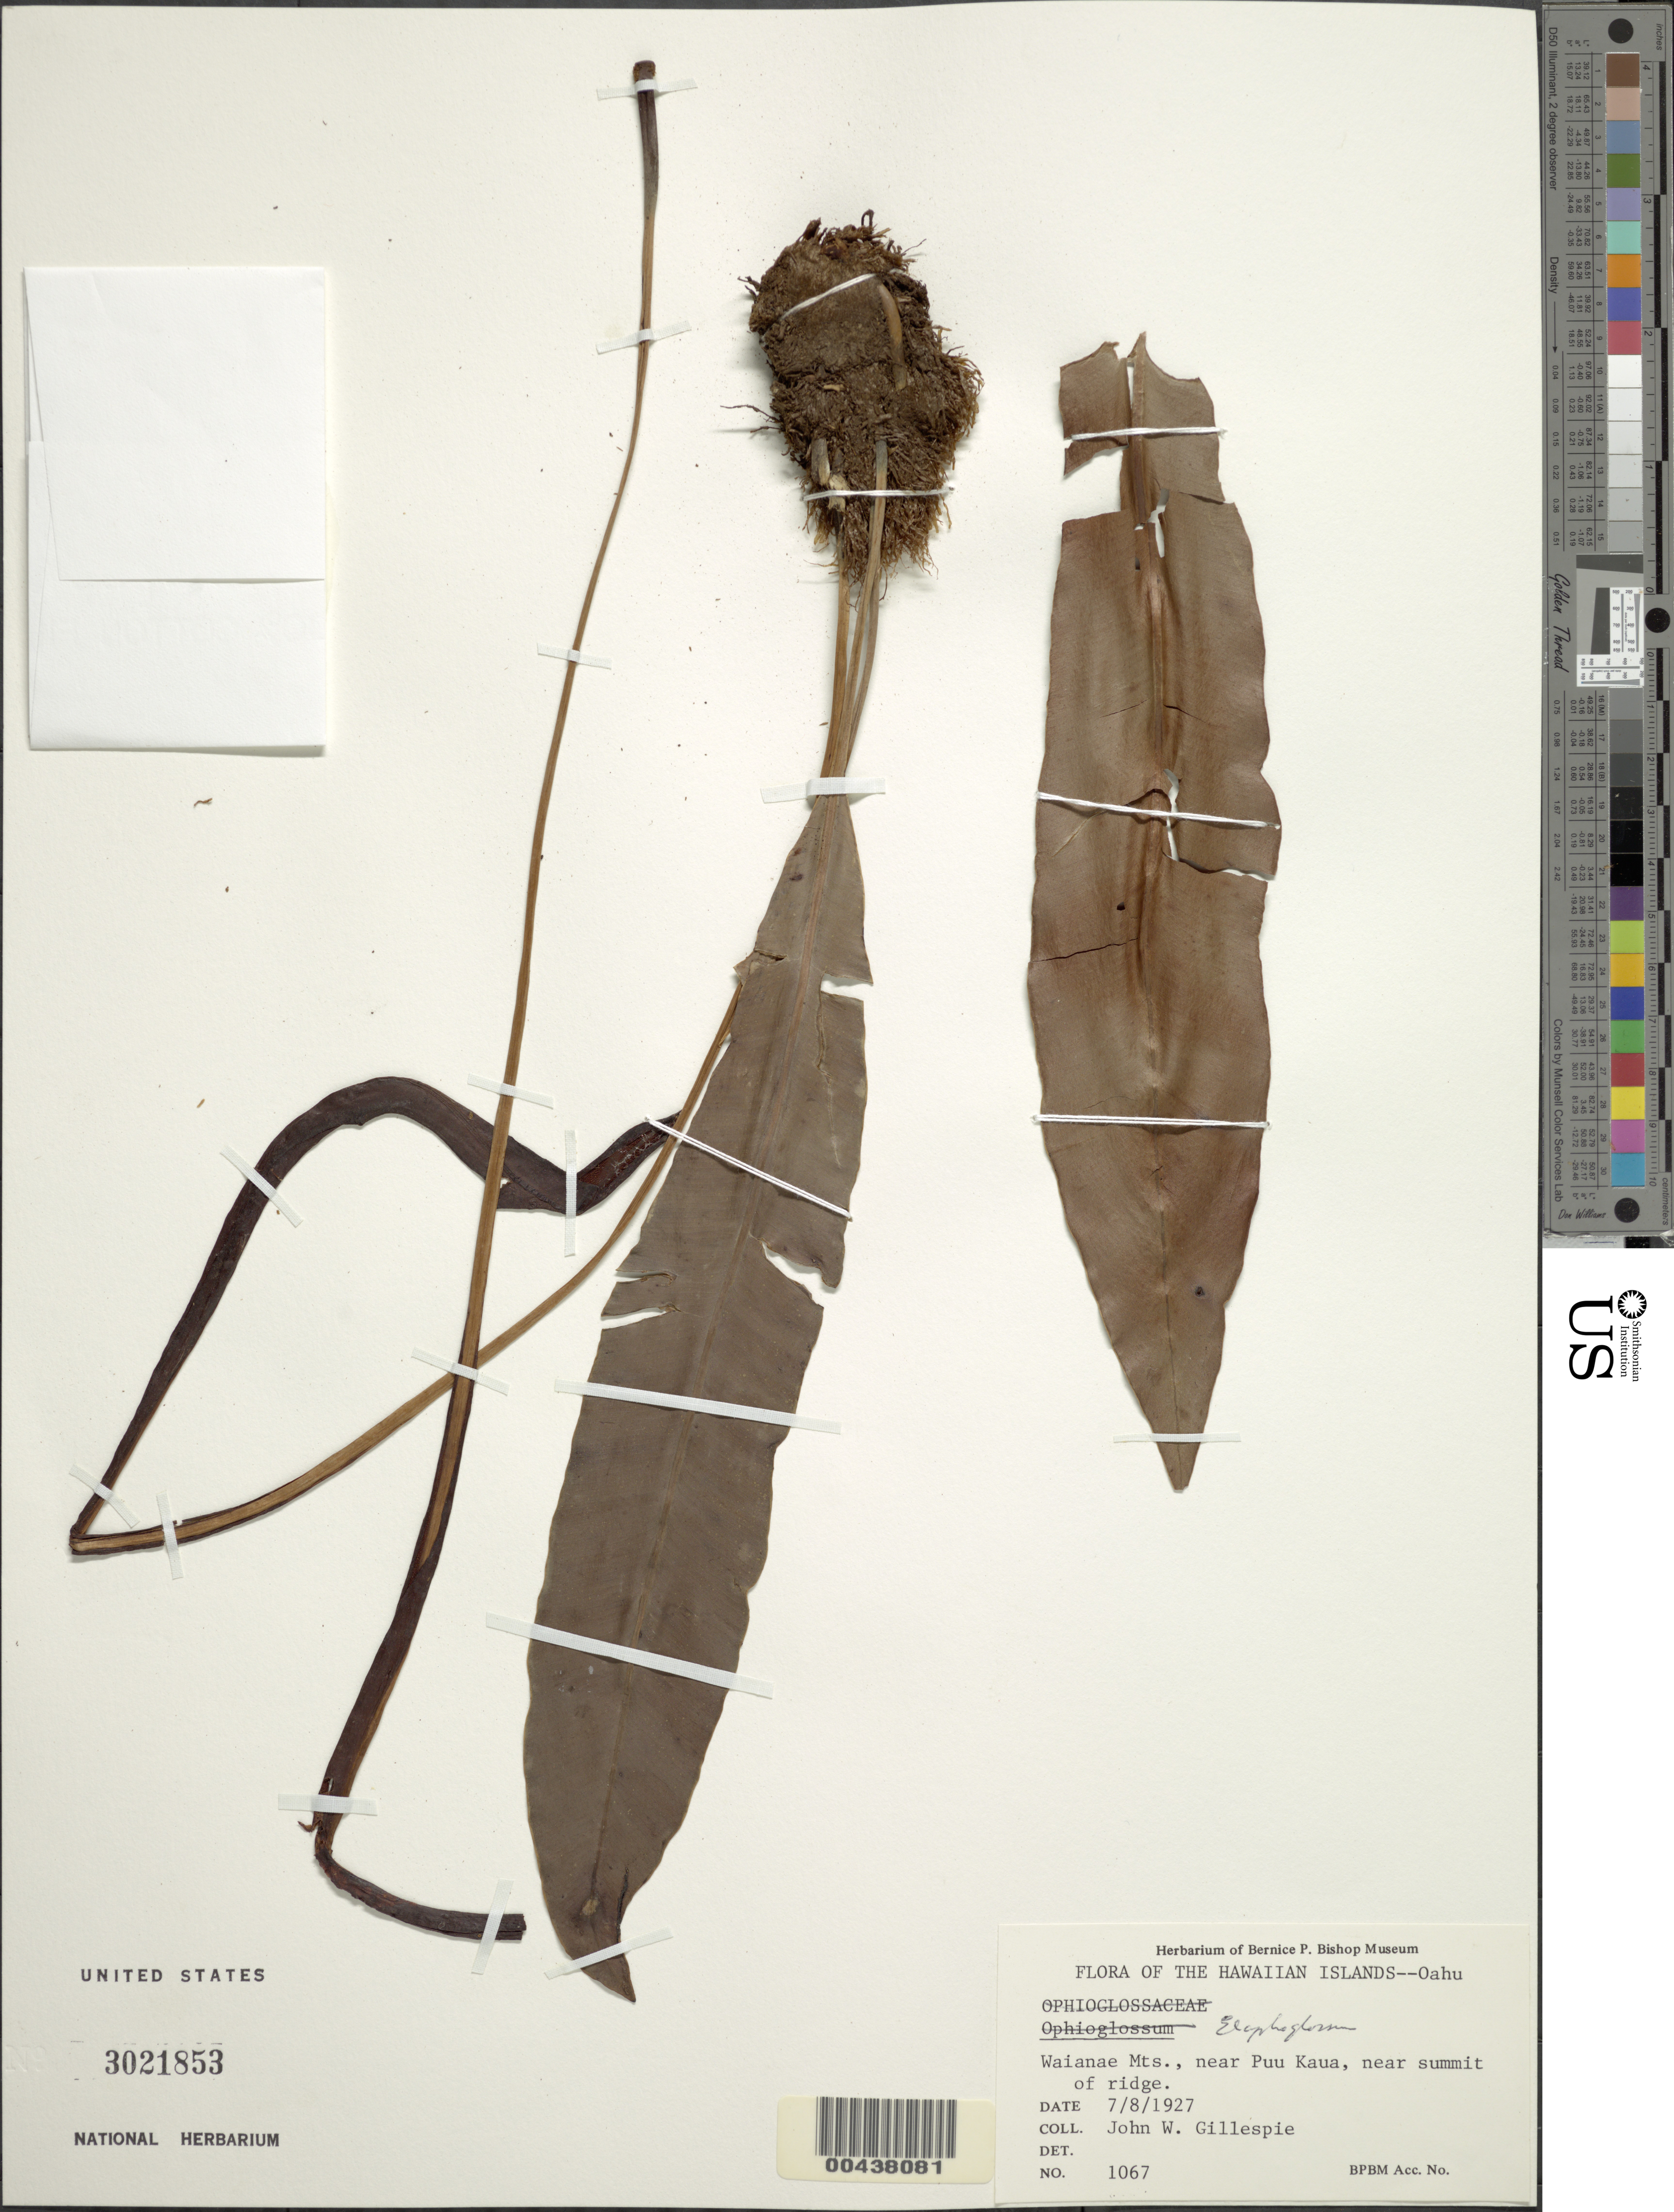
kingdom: Plantae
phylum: Tracheophyta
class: Polypodiopsida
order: Polypodiales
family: Dryopteridaceae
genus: Elaphoglossum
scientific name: Elaphoglossum sp.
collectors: J. W. Gillespie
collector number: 1067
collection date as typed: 8 Jul 1927 or 7 Aug 1927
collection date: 1927-07-08 or 1927-08-07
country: United States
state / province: Hawaii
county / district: Honolulu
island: Oahu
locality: Waianae Mts., near Puu Kaua, near summit of ridge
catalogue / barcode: US 3021853